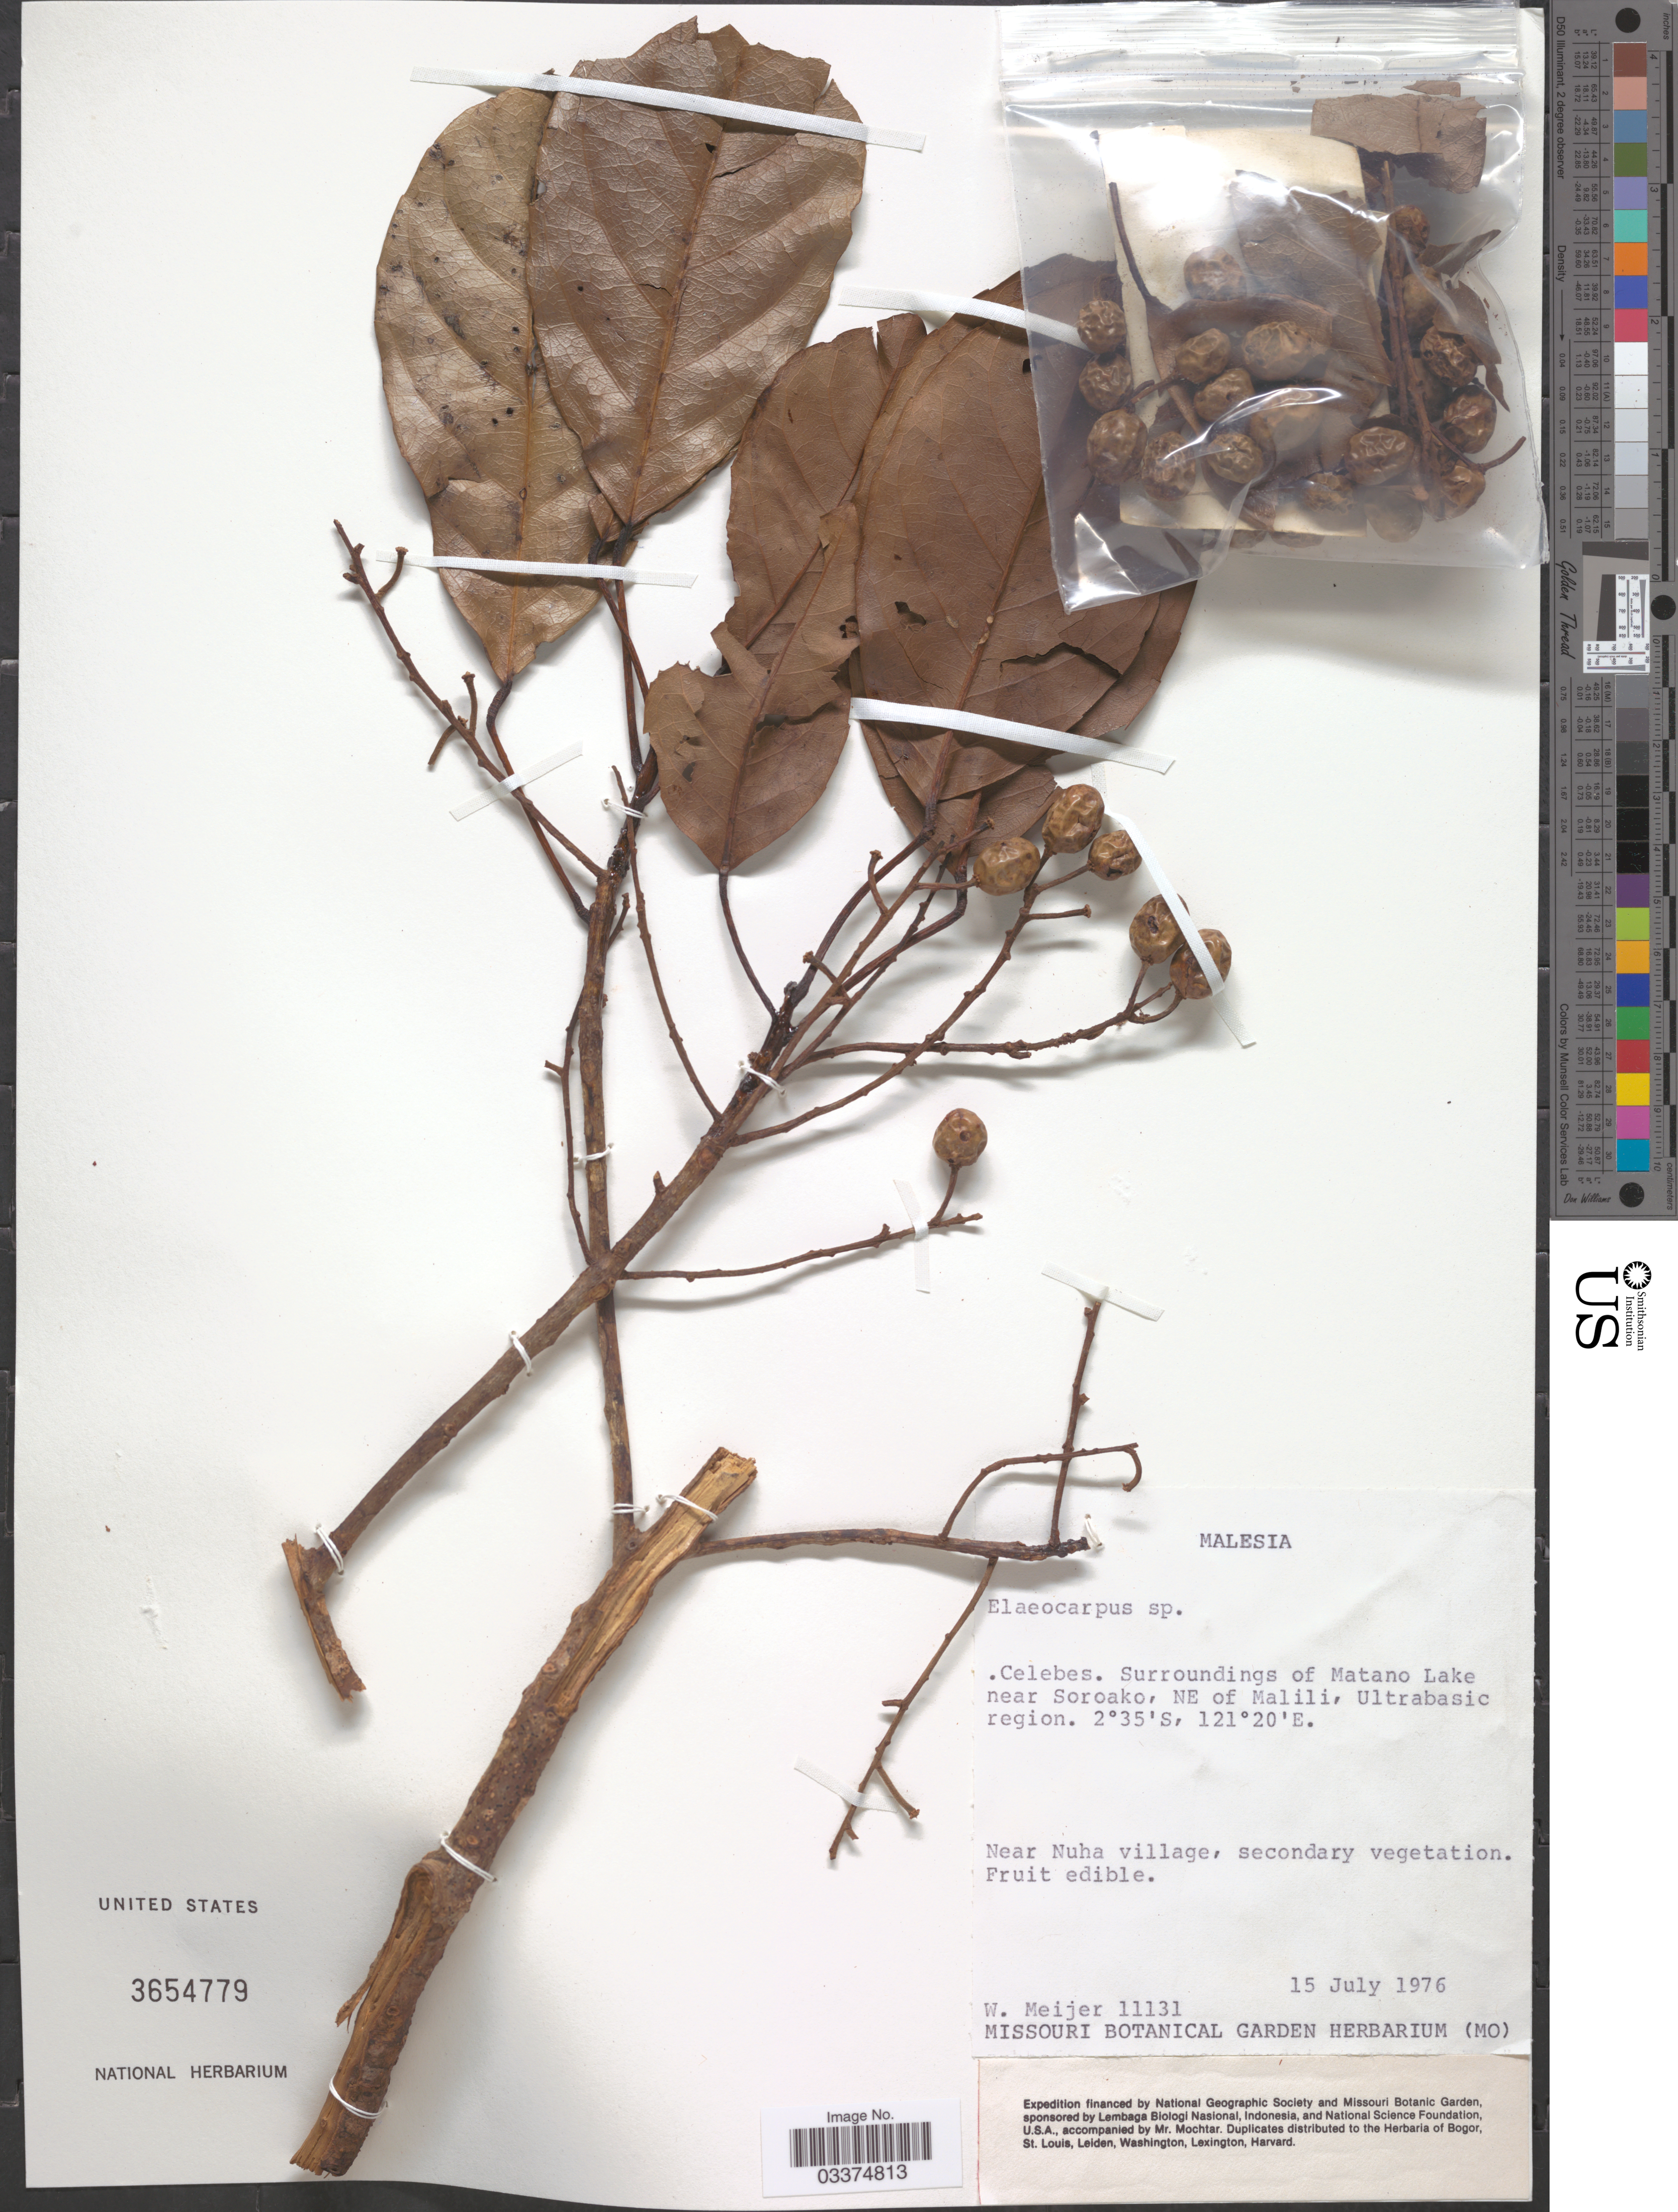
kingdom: Plantae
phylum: Tracheophyta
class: Magnoliopsida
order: Oxalidales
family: Elaeocarpaceae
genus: Elaeocarpus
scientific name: Elaeocarpus sp.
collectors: W. Meijer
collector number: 11131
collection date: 1976-07-15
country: Malaysia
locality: Malesia. Celebes. Surroundings of Matano Lake near Soroako, NE of Malili, Ultrabasic region. Near Nuha village.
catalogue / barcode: US 3654779